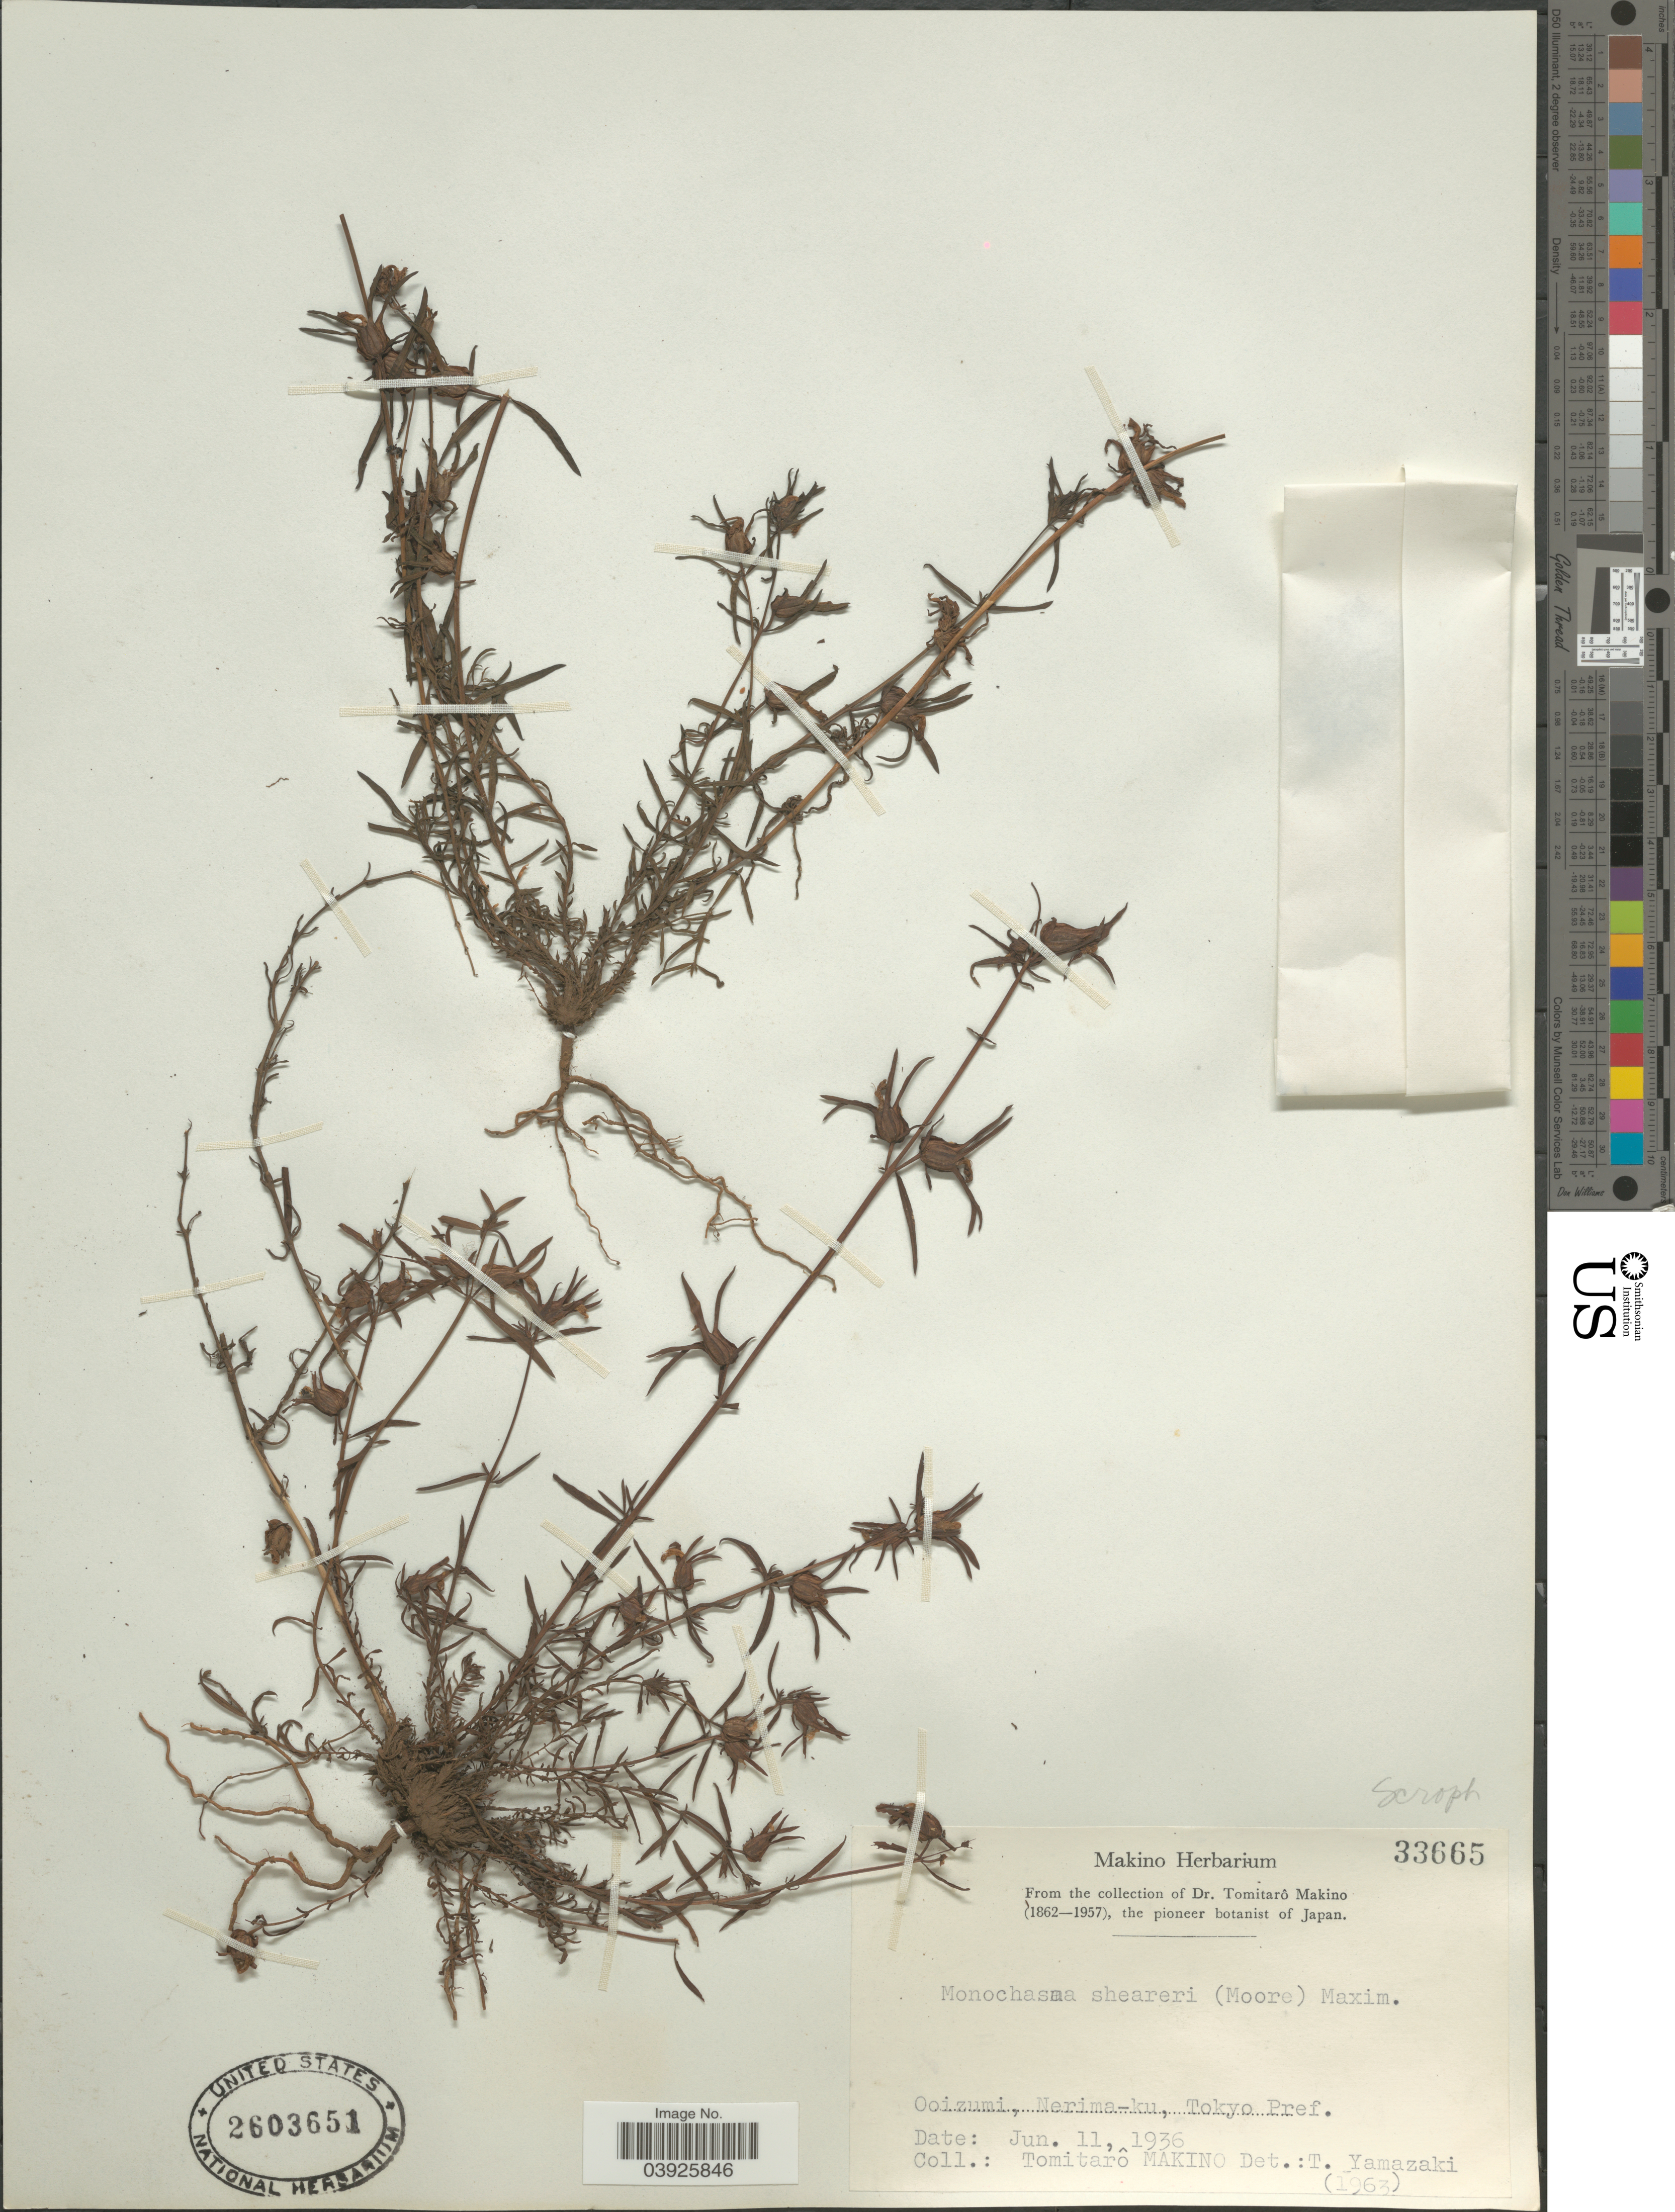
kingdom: Plantae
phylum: Tracheophyta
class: Magnoliopsida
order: Lamiales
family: Orobanchaceae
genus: Monochasma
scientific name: Monochasma sheareri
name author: (S. Moore) Maxim. ex Franch. & Sav.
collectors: T. Makino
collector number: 33665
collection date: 1936-06-11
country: Japan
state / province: Tokyo, Federal City of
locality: Ooizumi, Nerima-ku, Tokyo Pref.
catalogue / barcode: US 2603651